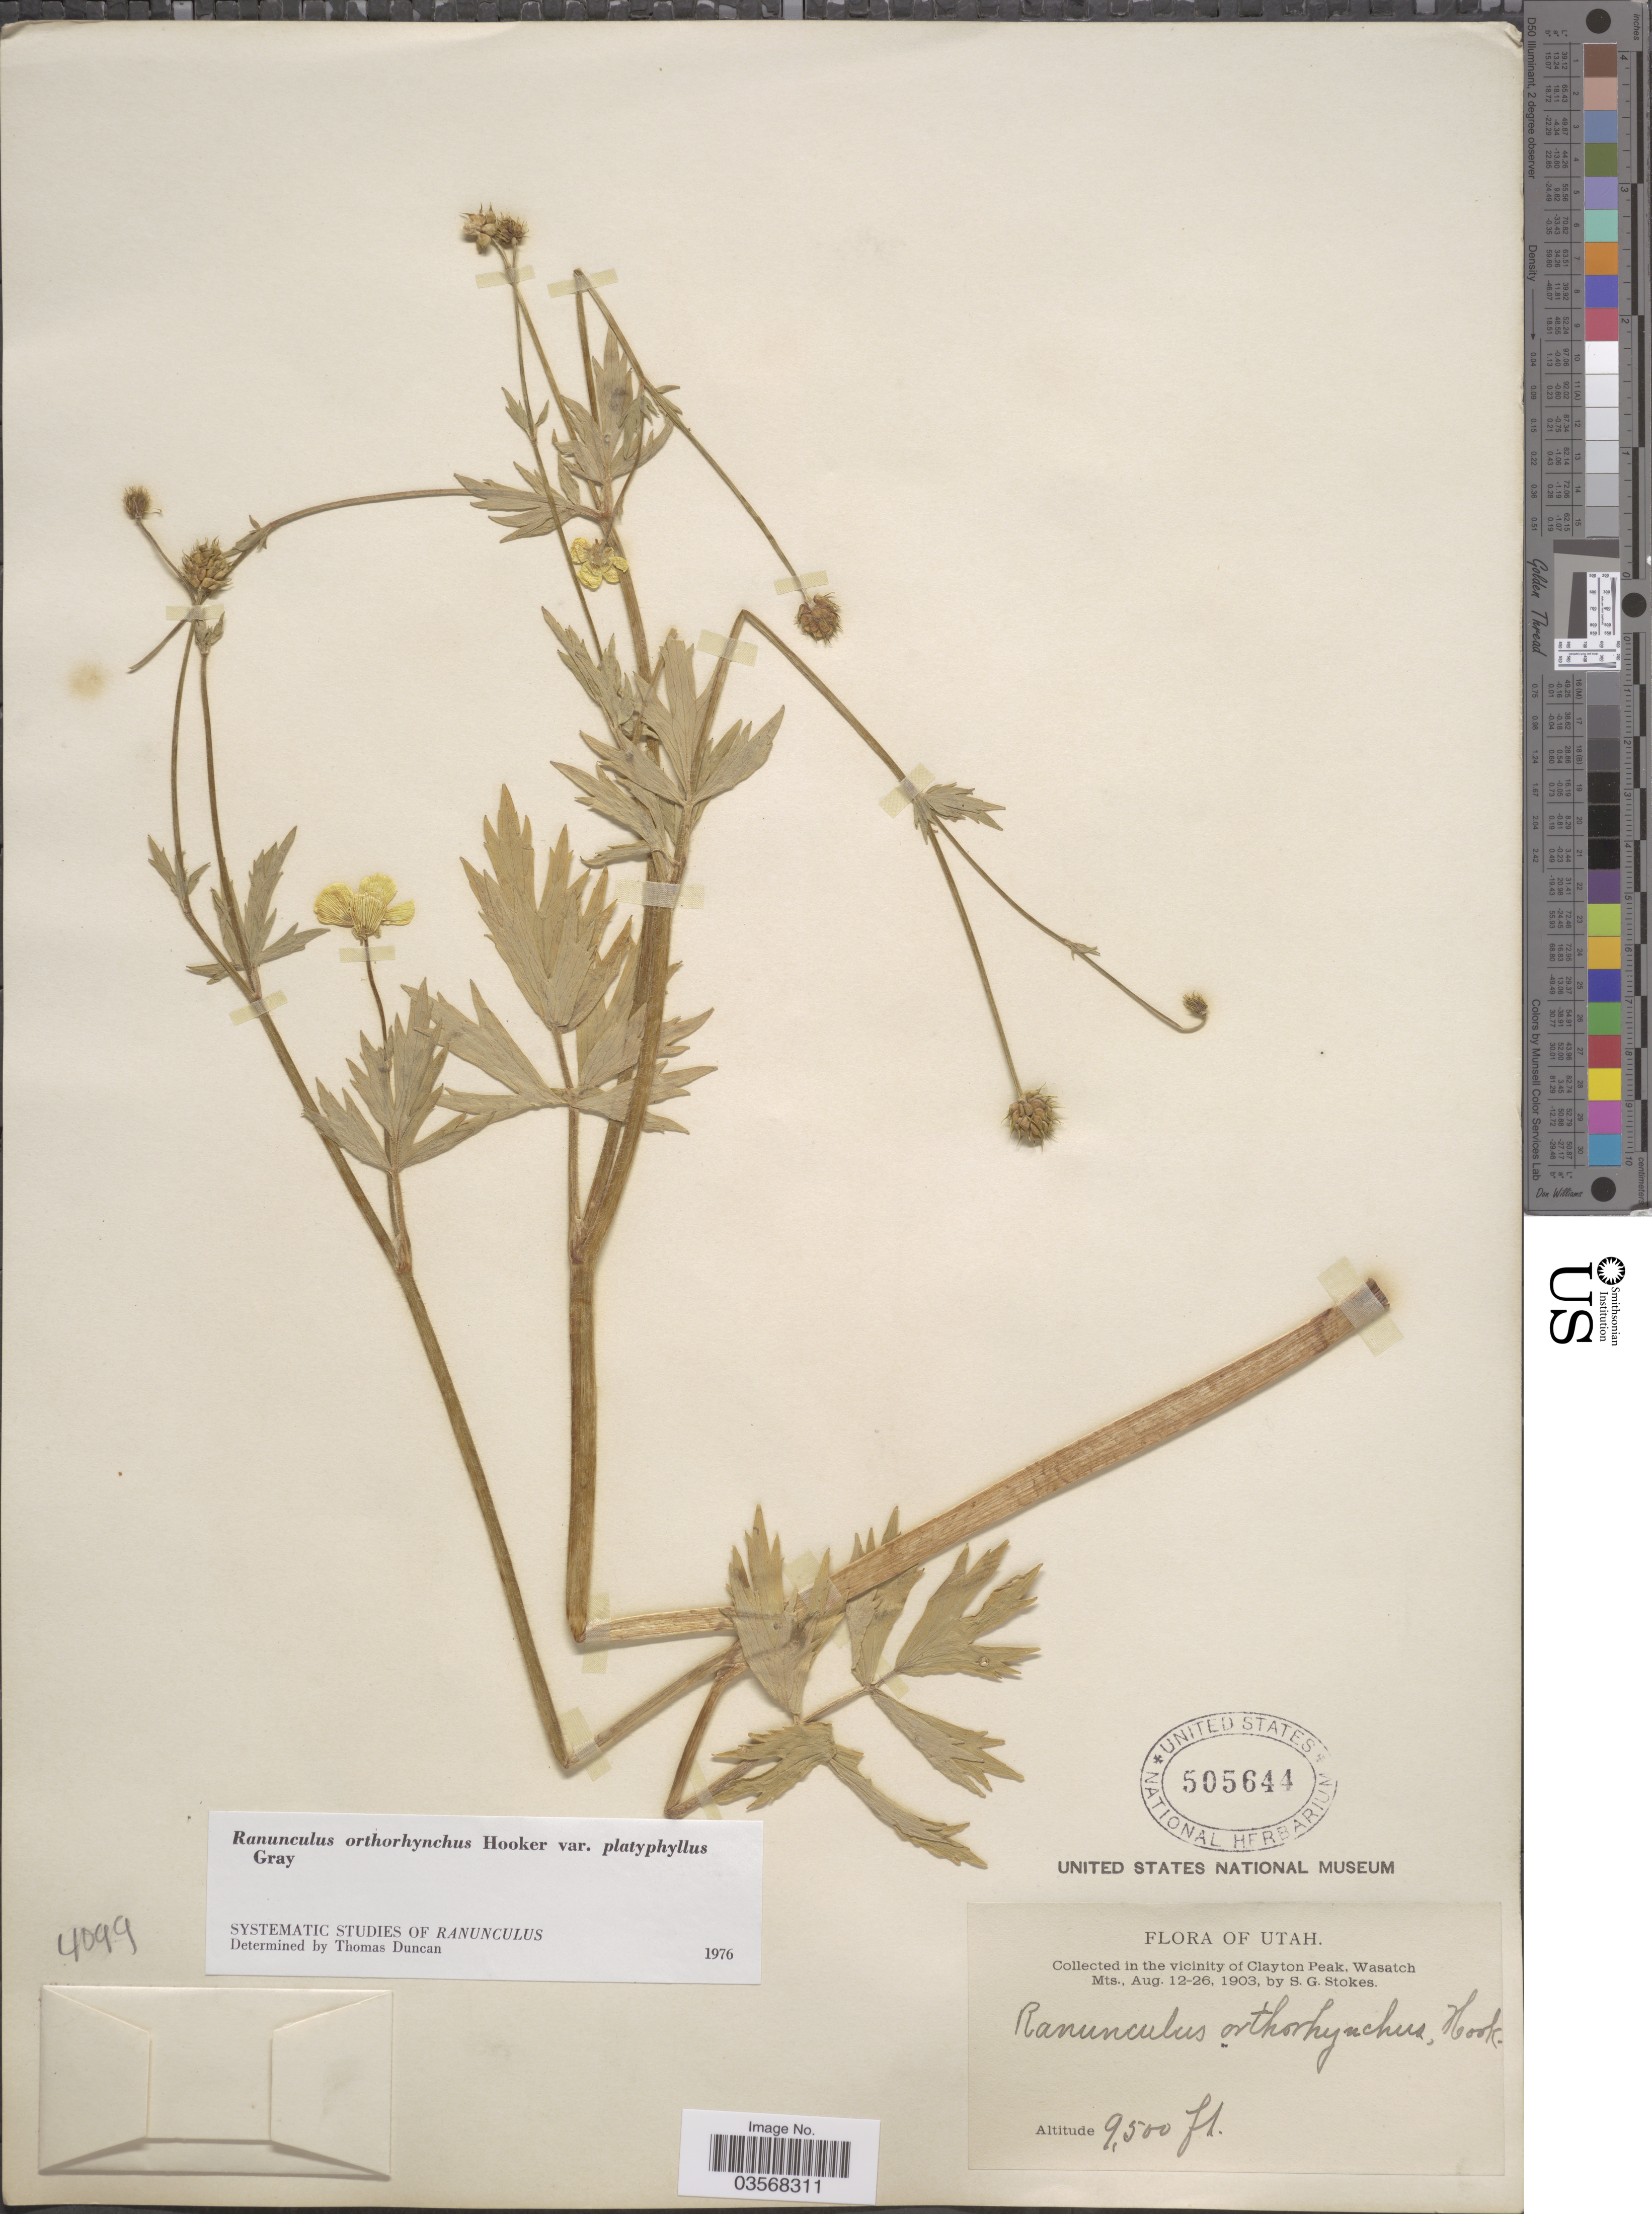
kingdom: Plantae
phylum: Tracheophyta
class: Magnoliopsida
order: Ranunculales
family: Ranunculaceae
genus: Ranunculus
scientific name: Ranunculus orthorhynchus var. platyphyllus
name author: A. Gray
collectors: S. G. Stokes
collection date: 1903-08-12/1903-08-26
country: United States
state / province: Utah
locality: The vicinity of Clayton Peak, Wasatch Mts.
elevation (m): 2896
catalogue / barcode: US 505644